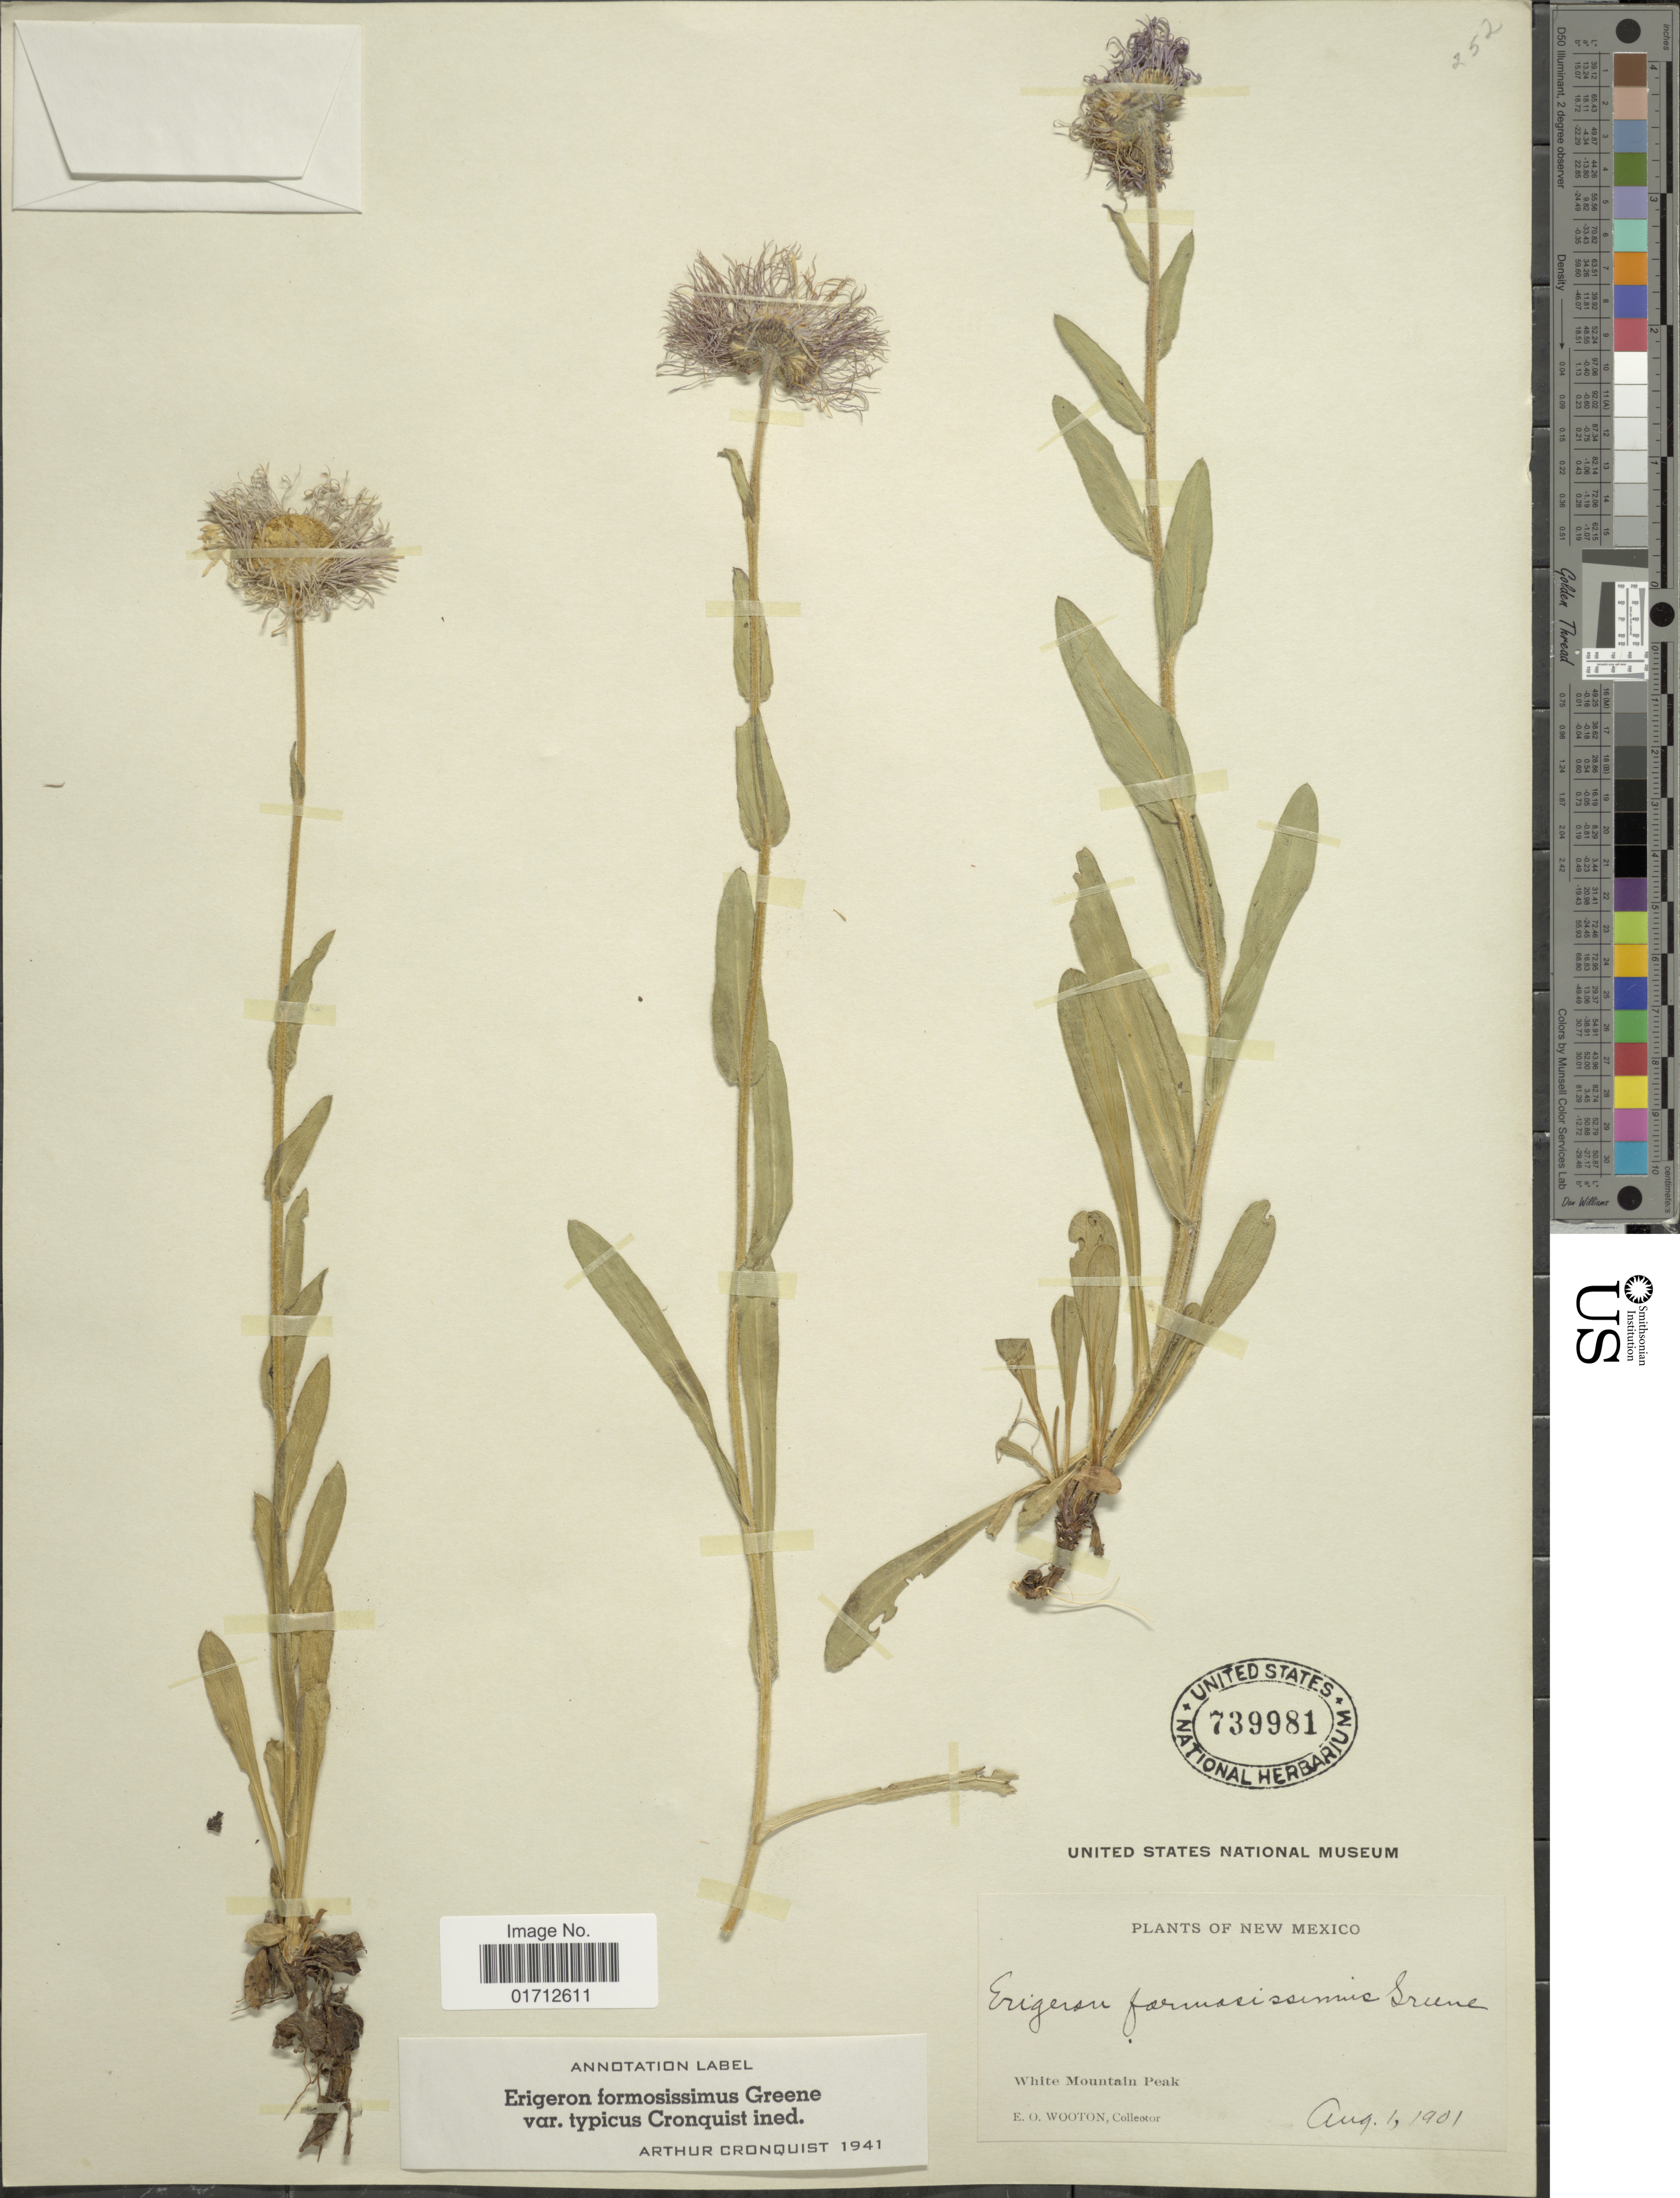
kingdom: Plantae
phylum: Tracheophyta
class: Magnoliopsida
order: Asterales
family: Asteraceae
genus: Erigeron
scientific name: Erigeron formosissimus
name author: Greene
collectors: E. O. Wooton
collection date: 1901-08-01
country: United States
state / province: New Mexico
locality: White Mountain Peak.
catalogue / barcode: US 739981